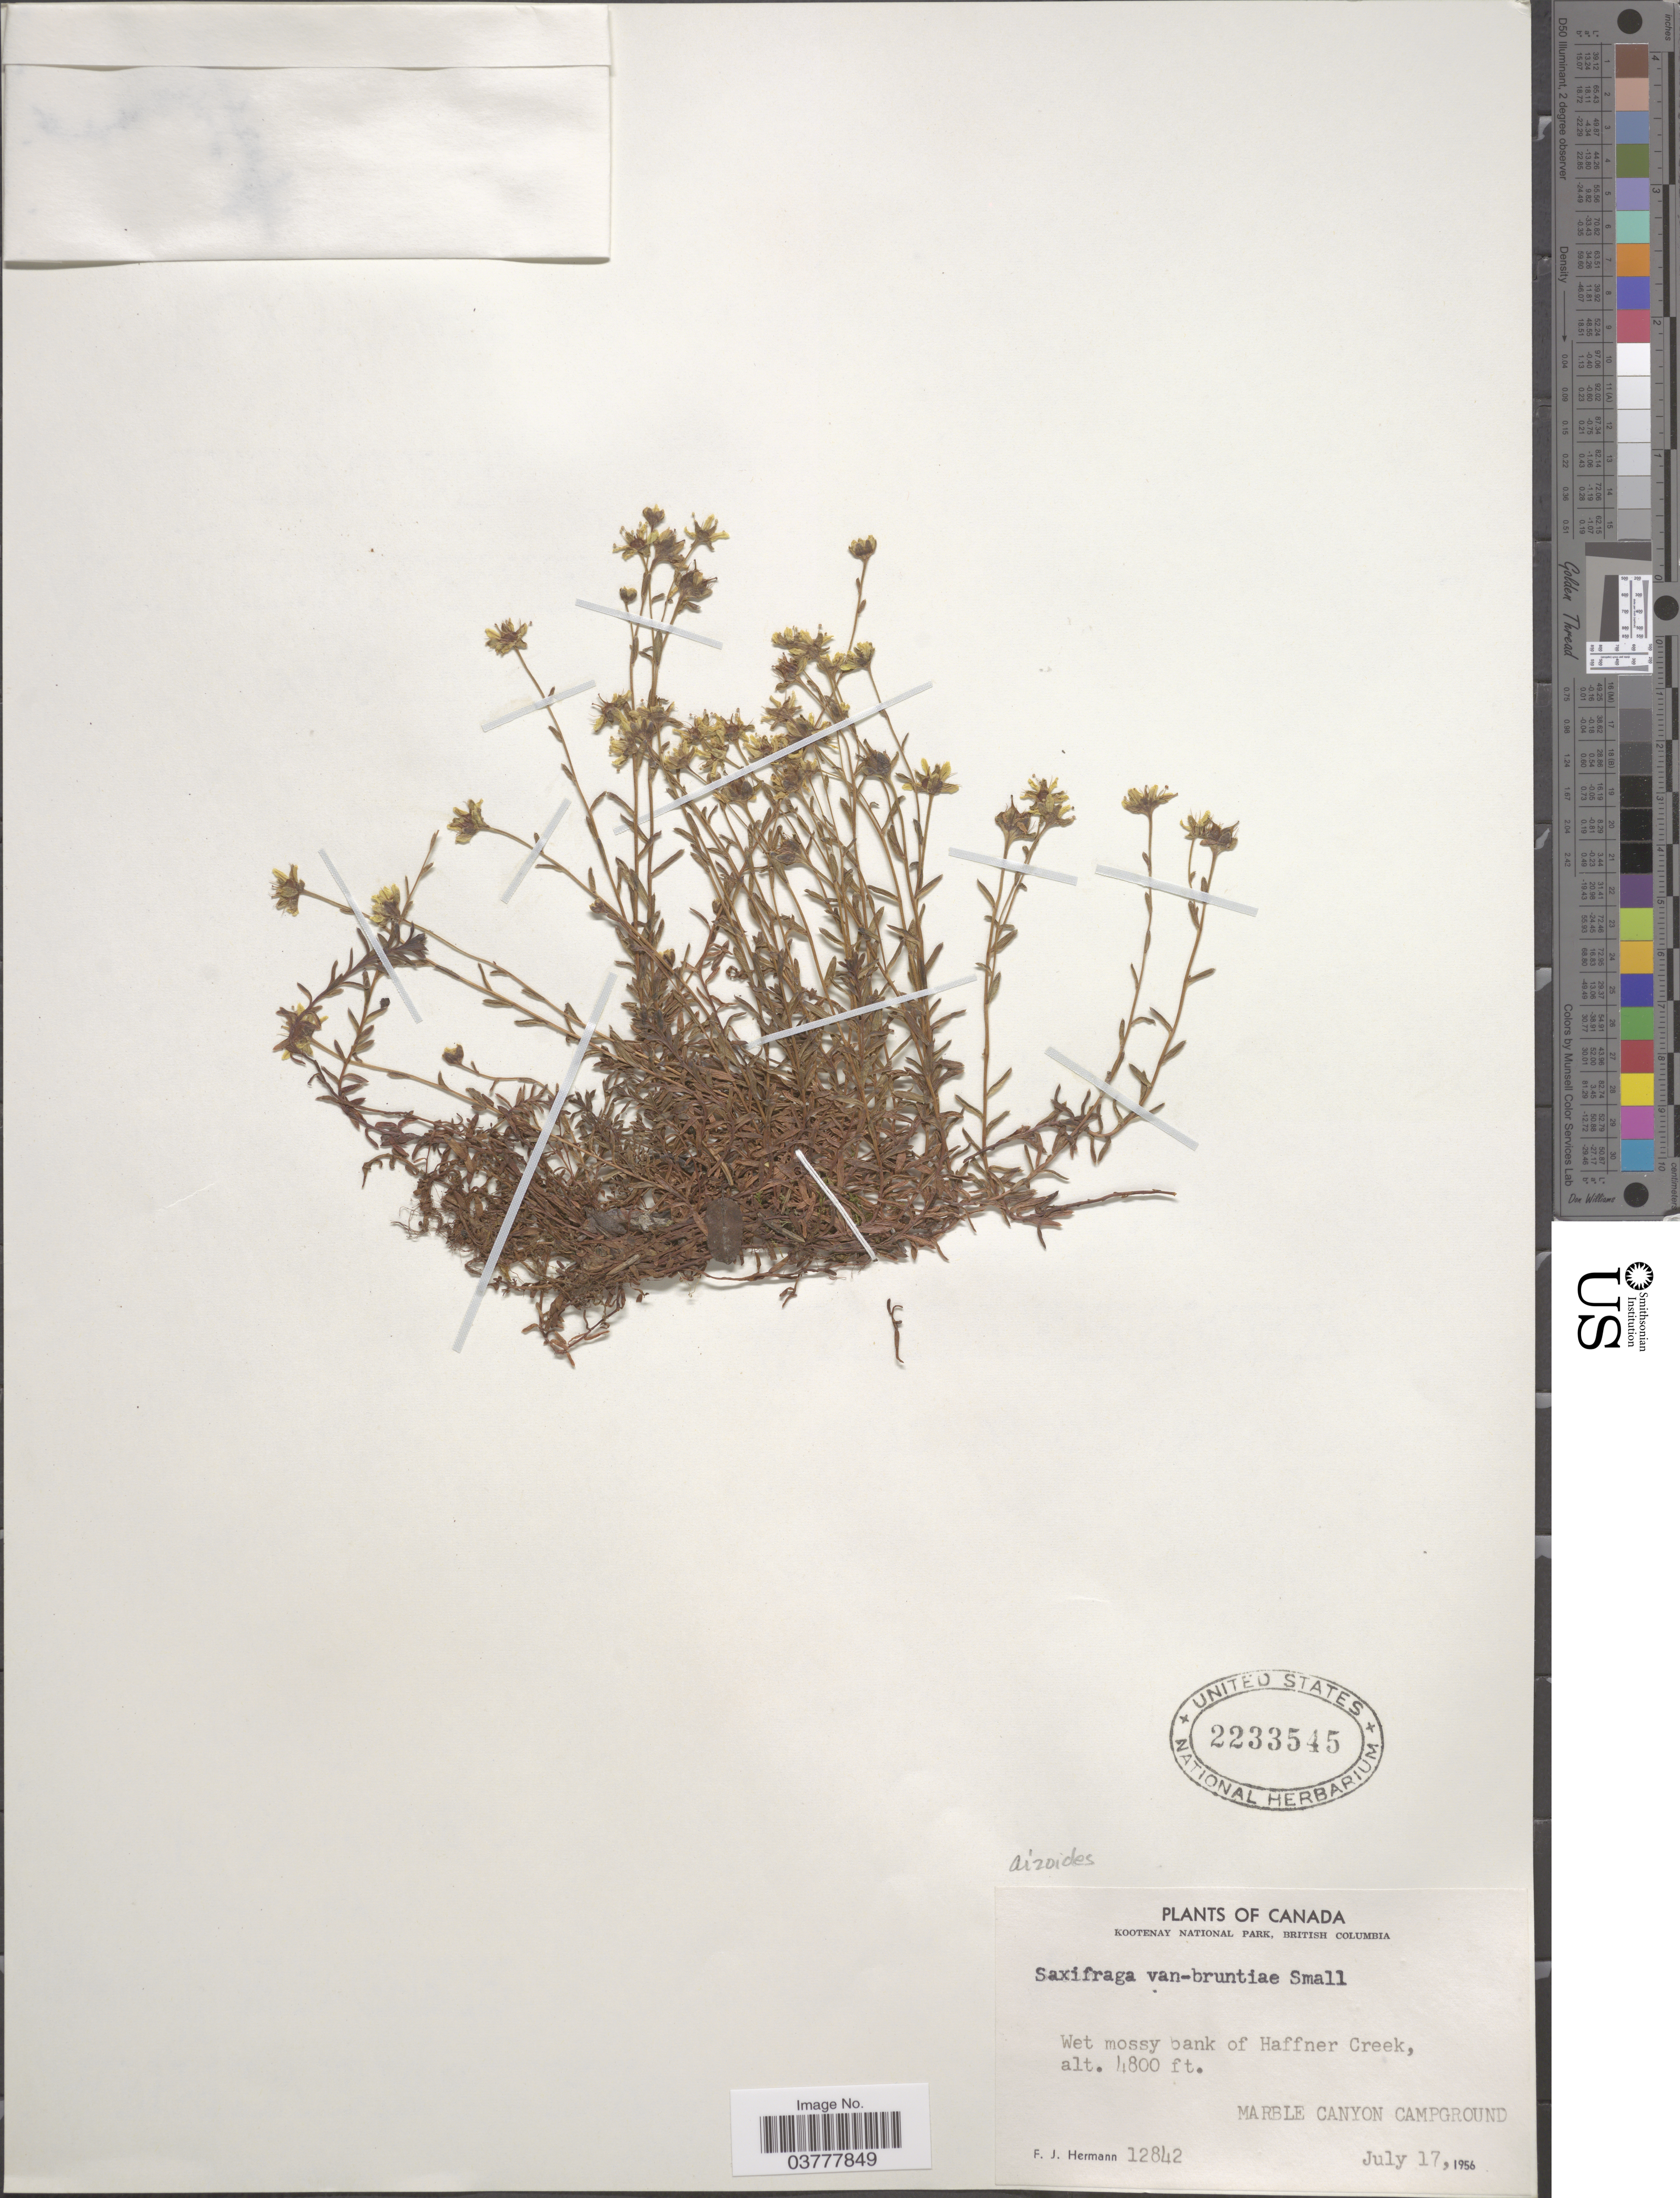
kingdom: Plantae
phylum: Tracheophyta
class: Magnoliopsida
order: Saxifragales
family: Saxifragaceae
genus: Saxifraga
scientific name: Saxifraga aizoides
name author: L.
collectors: F. J. Hermann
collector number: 12842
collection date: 1956-07-17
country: Canada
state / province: British Columbia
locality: Kootenay National Park, Wet mossy bank of Haffner Creek, Marble Canyon Campground.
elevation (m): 1463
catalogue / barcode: US 2233545